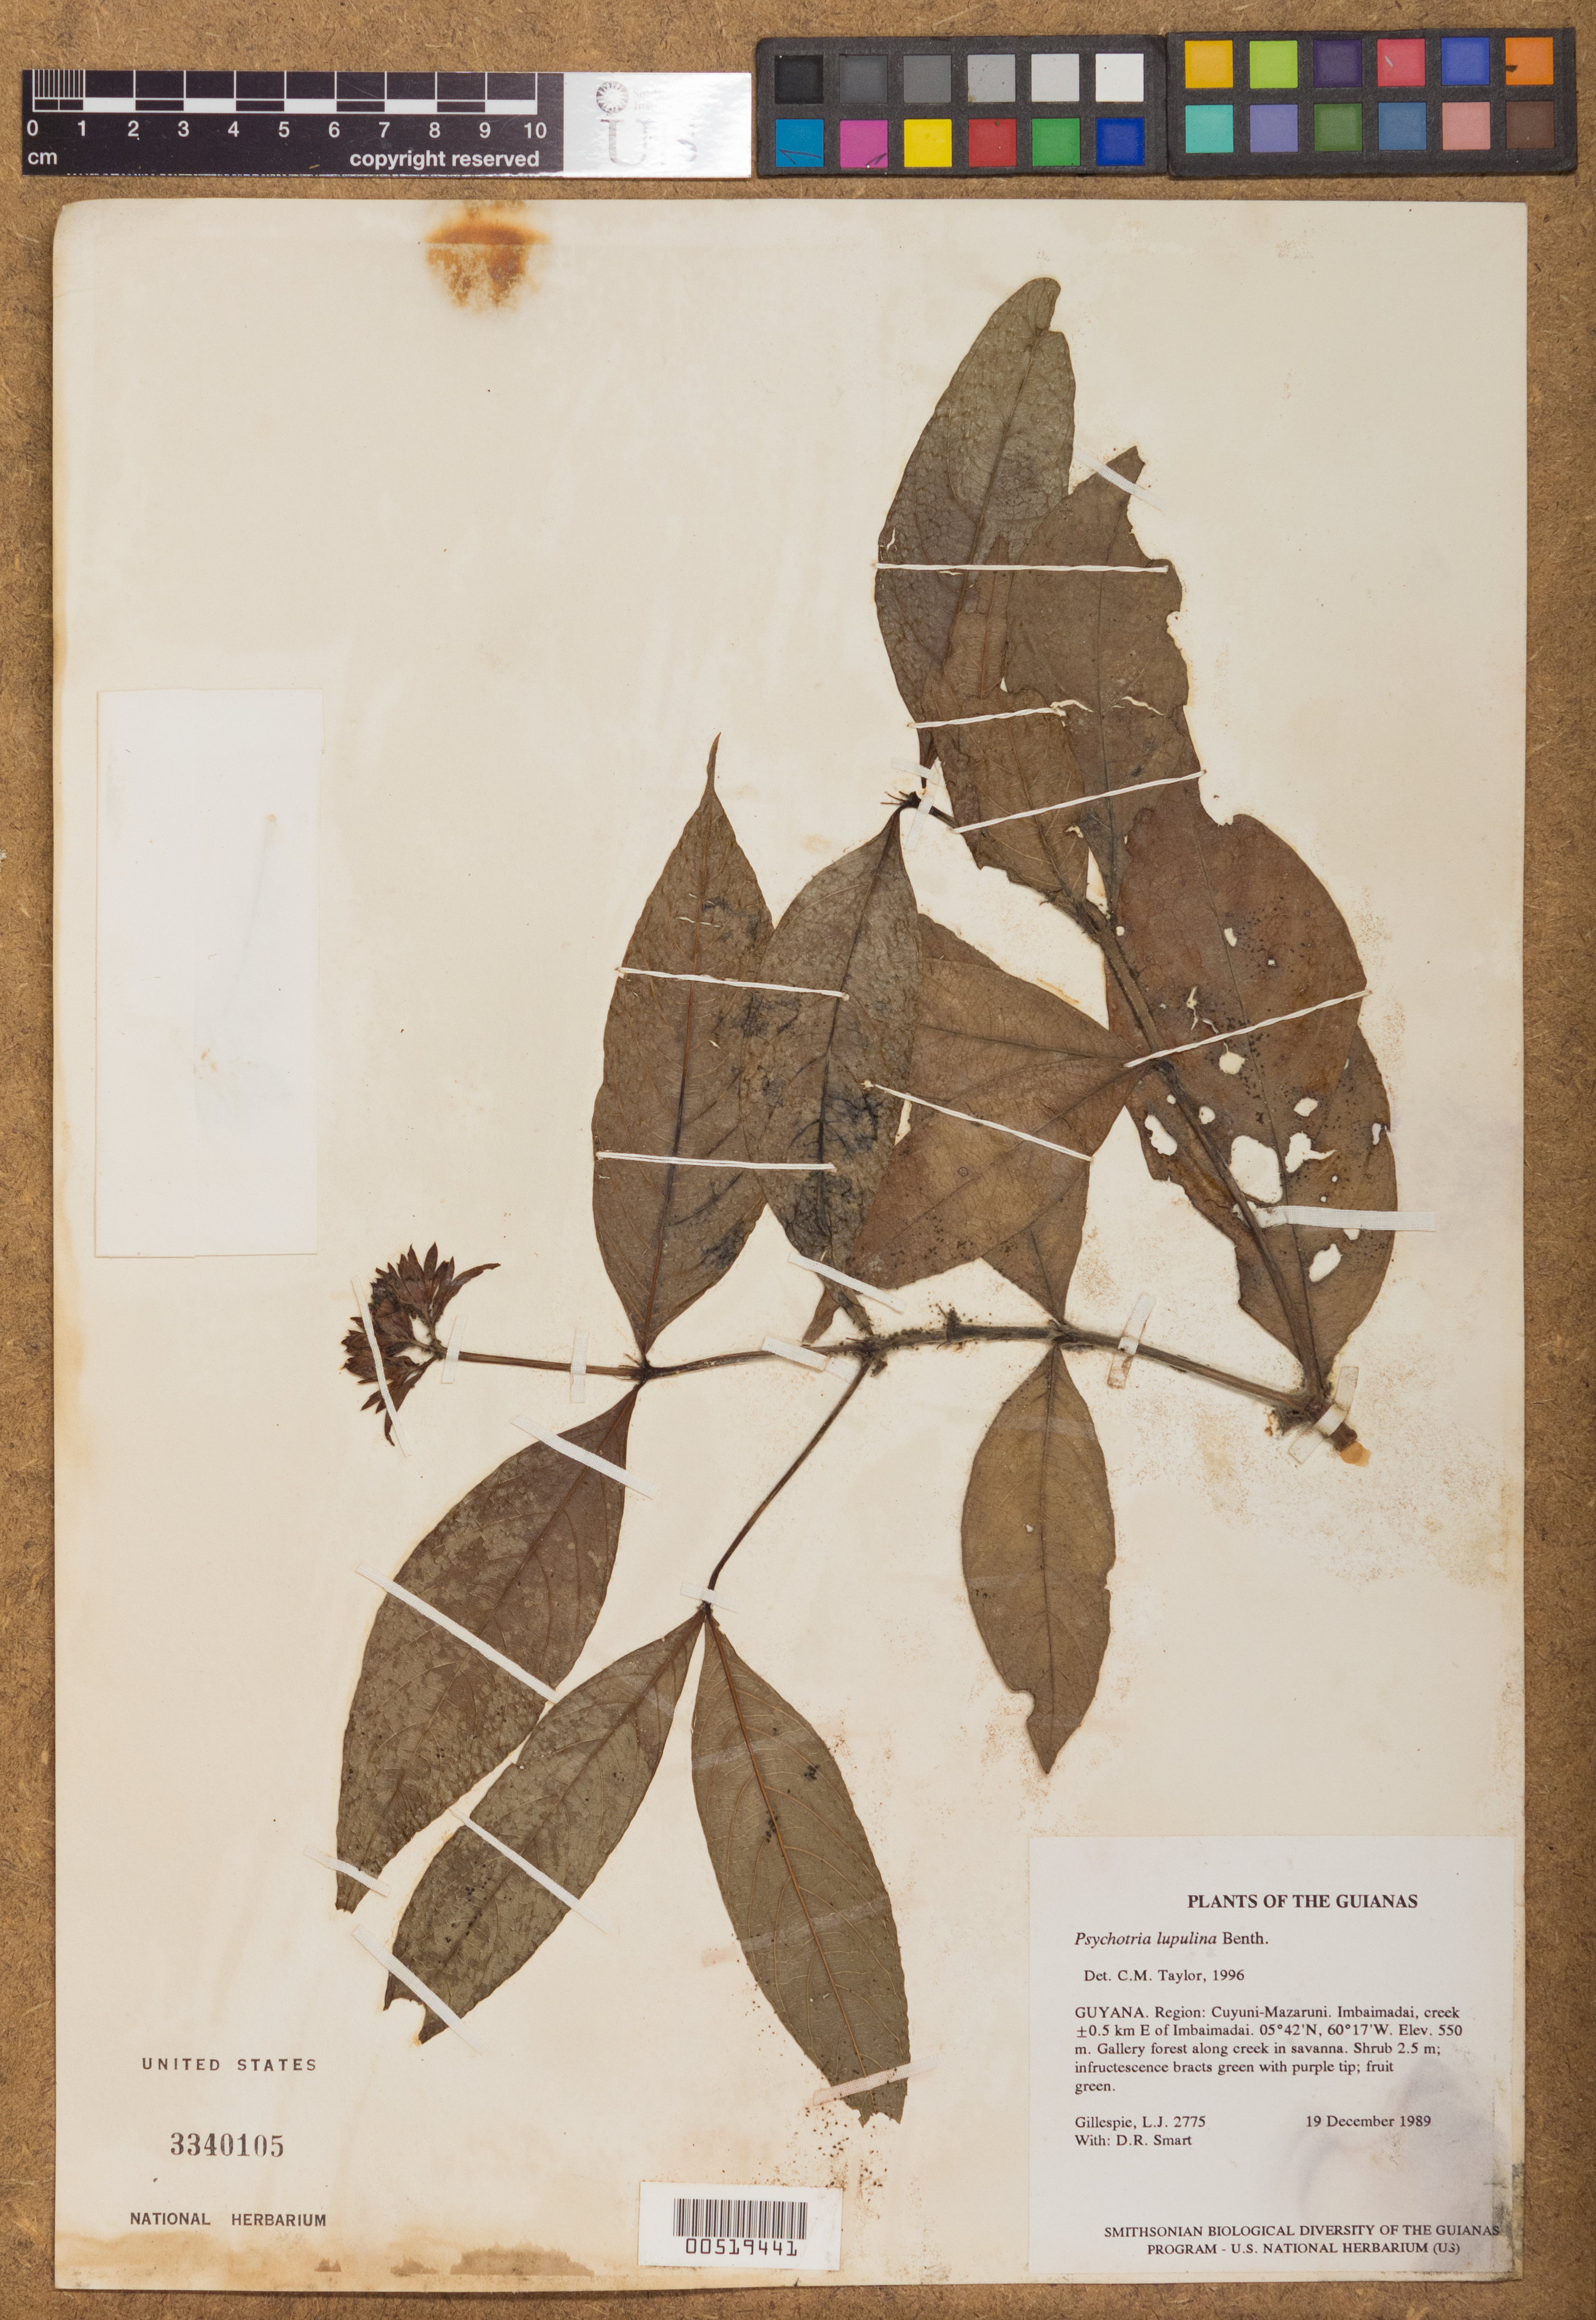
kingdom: Plantae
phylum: Tracheophyta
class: Magnoliopsida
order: Gentianales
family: Rubiaceae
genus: Psychotria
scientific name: Psychotria lupulina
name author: Benth.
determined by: Taylor, Charlotte M.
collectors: L. J. Gillespie & D. R. Smart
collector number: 2775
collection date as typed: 19 December 1989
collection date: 1989-12-19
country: Guyana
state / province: Cuyuni-Mazaruni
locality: Imbaimadai, creek ±0.5 km E of Imbaimadai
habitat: Gallery forest along creek in savanna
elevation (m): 550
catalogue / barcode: US 3340105